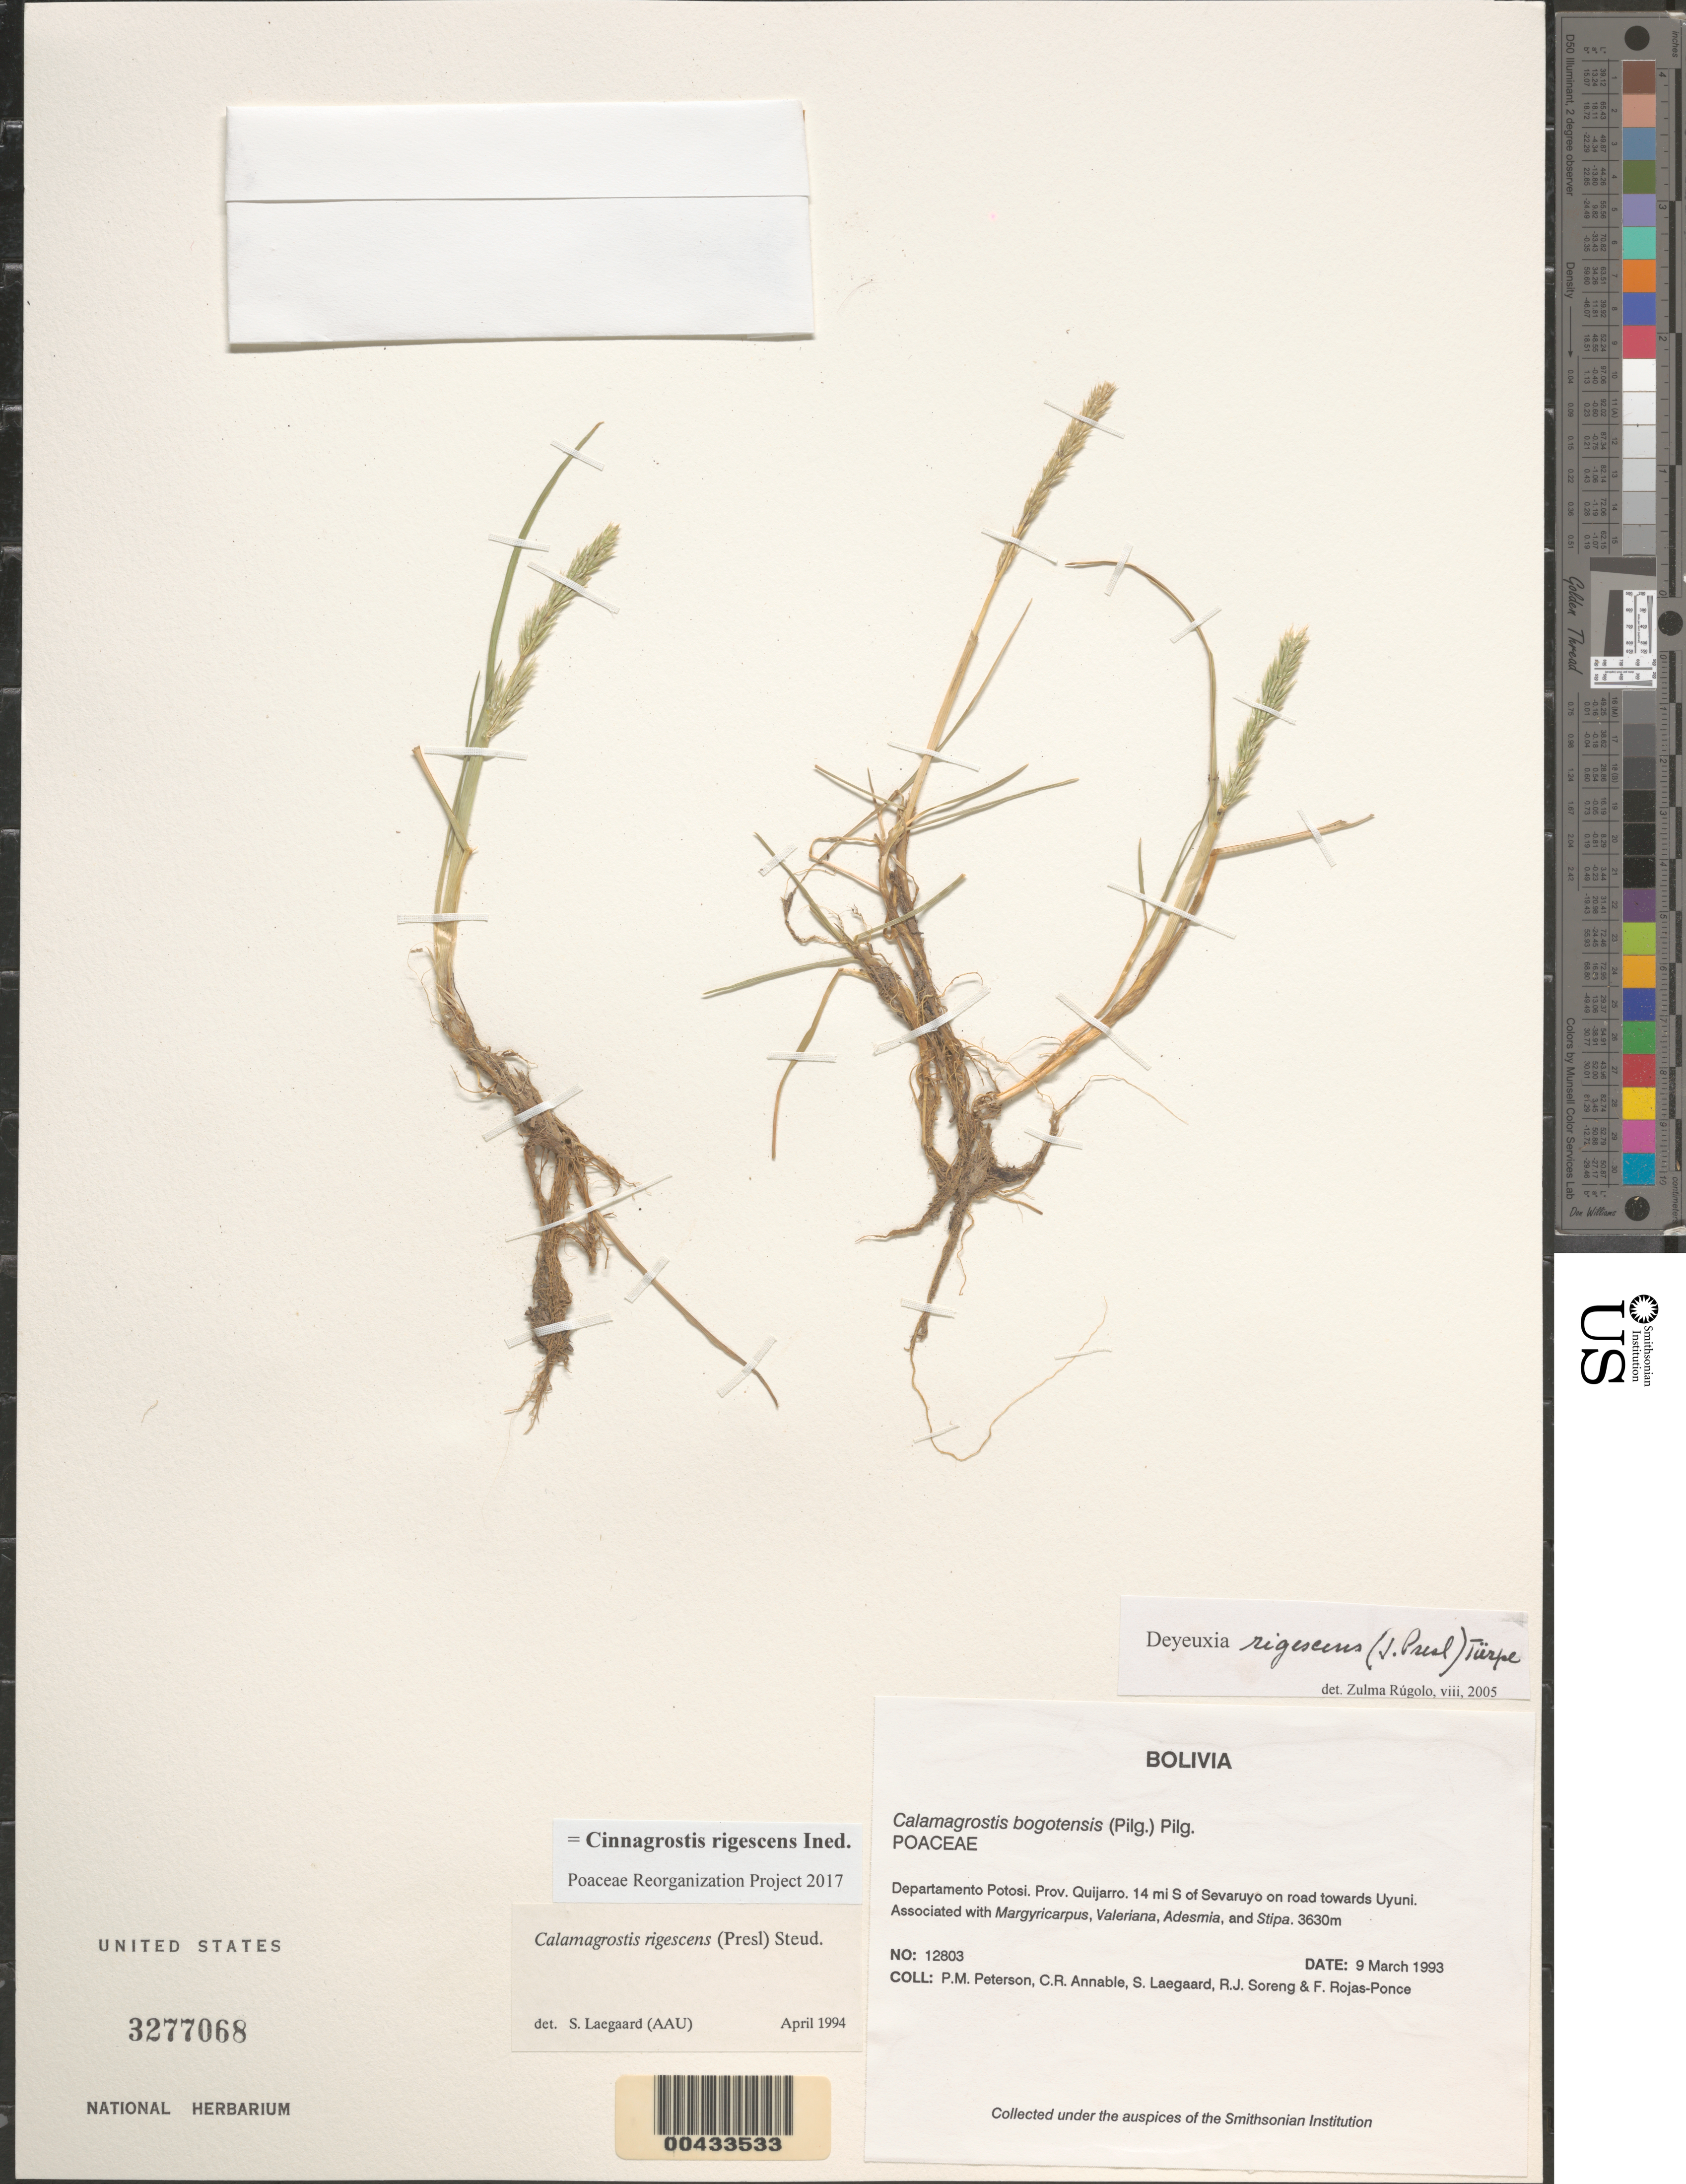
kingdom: Plantae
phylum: Tracheophyta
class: Liliopsida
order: Poales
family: Poaceae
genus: Cinnagrostis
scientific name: Cinnagrostis rigescens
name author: (J. Presl) P.M. Peterson et al.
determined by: Poaceae Reorganization Project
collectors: P. M. Peterson, C. R. Annable, S. Lægaard, R. J. Soreng & F. Rojas-Ponce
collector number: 12803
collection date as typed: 09 Mar 1993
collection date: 1993-03-09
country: Bolivia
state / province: Potosí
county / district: Quijarro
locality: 14 mi S of Sevaruyo on road towards Uyuni.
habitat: Associated with Margyricarpus, Valeriana, Adesmia, and Stipa.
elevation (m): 3630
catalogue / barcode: US 3277068